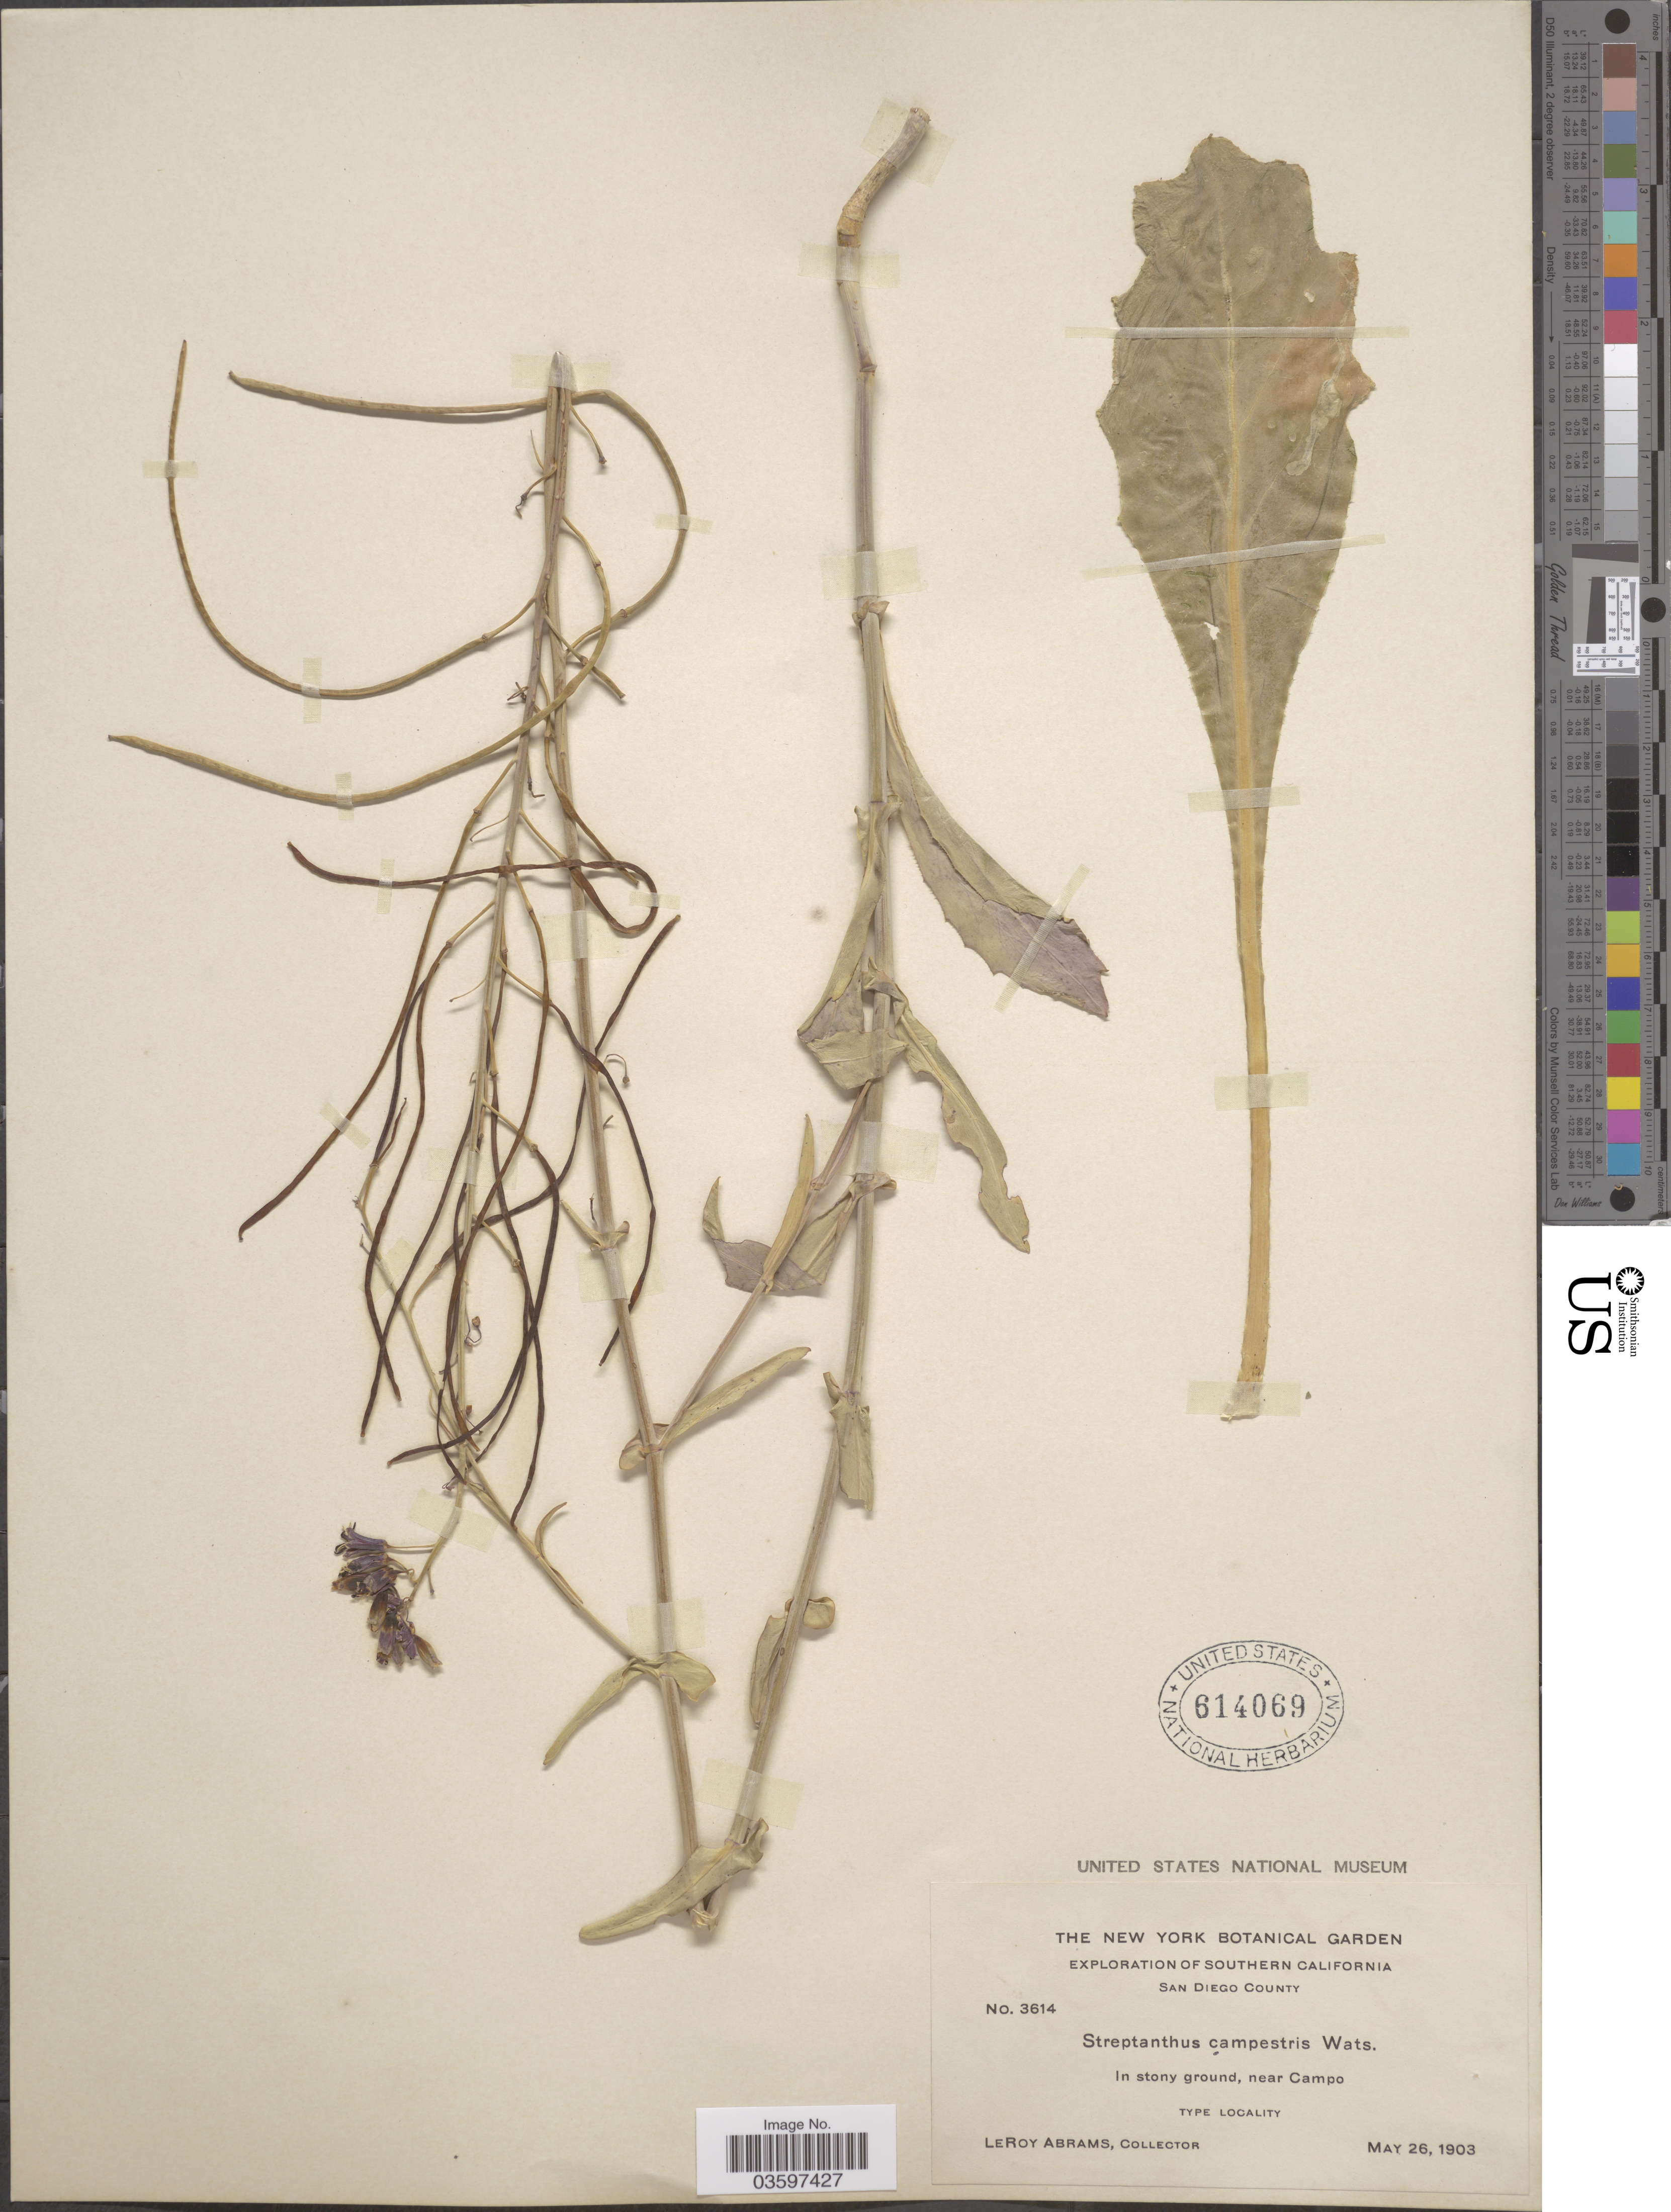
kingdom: Plantae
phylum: Tracheophyta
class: Magnoliopsida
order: Brassicales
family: Brassicaceae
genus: Streptanthus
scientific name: Streptanthus campestris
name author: S. Watson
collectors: L. Abrams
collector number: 3614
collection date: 1903-05-26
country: United States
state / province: California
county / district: San Diego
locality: Southern California. San Diego County. In stony ground, near Campo.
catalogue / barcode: US 614069